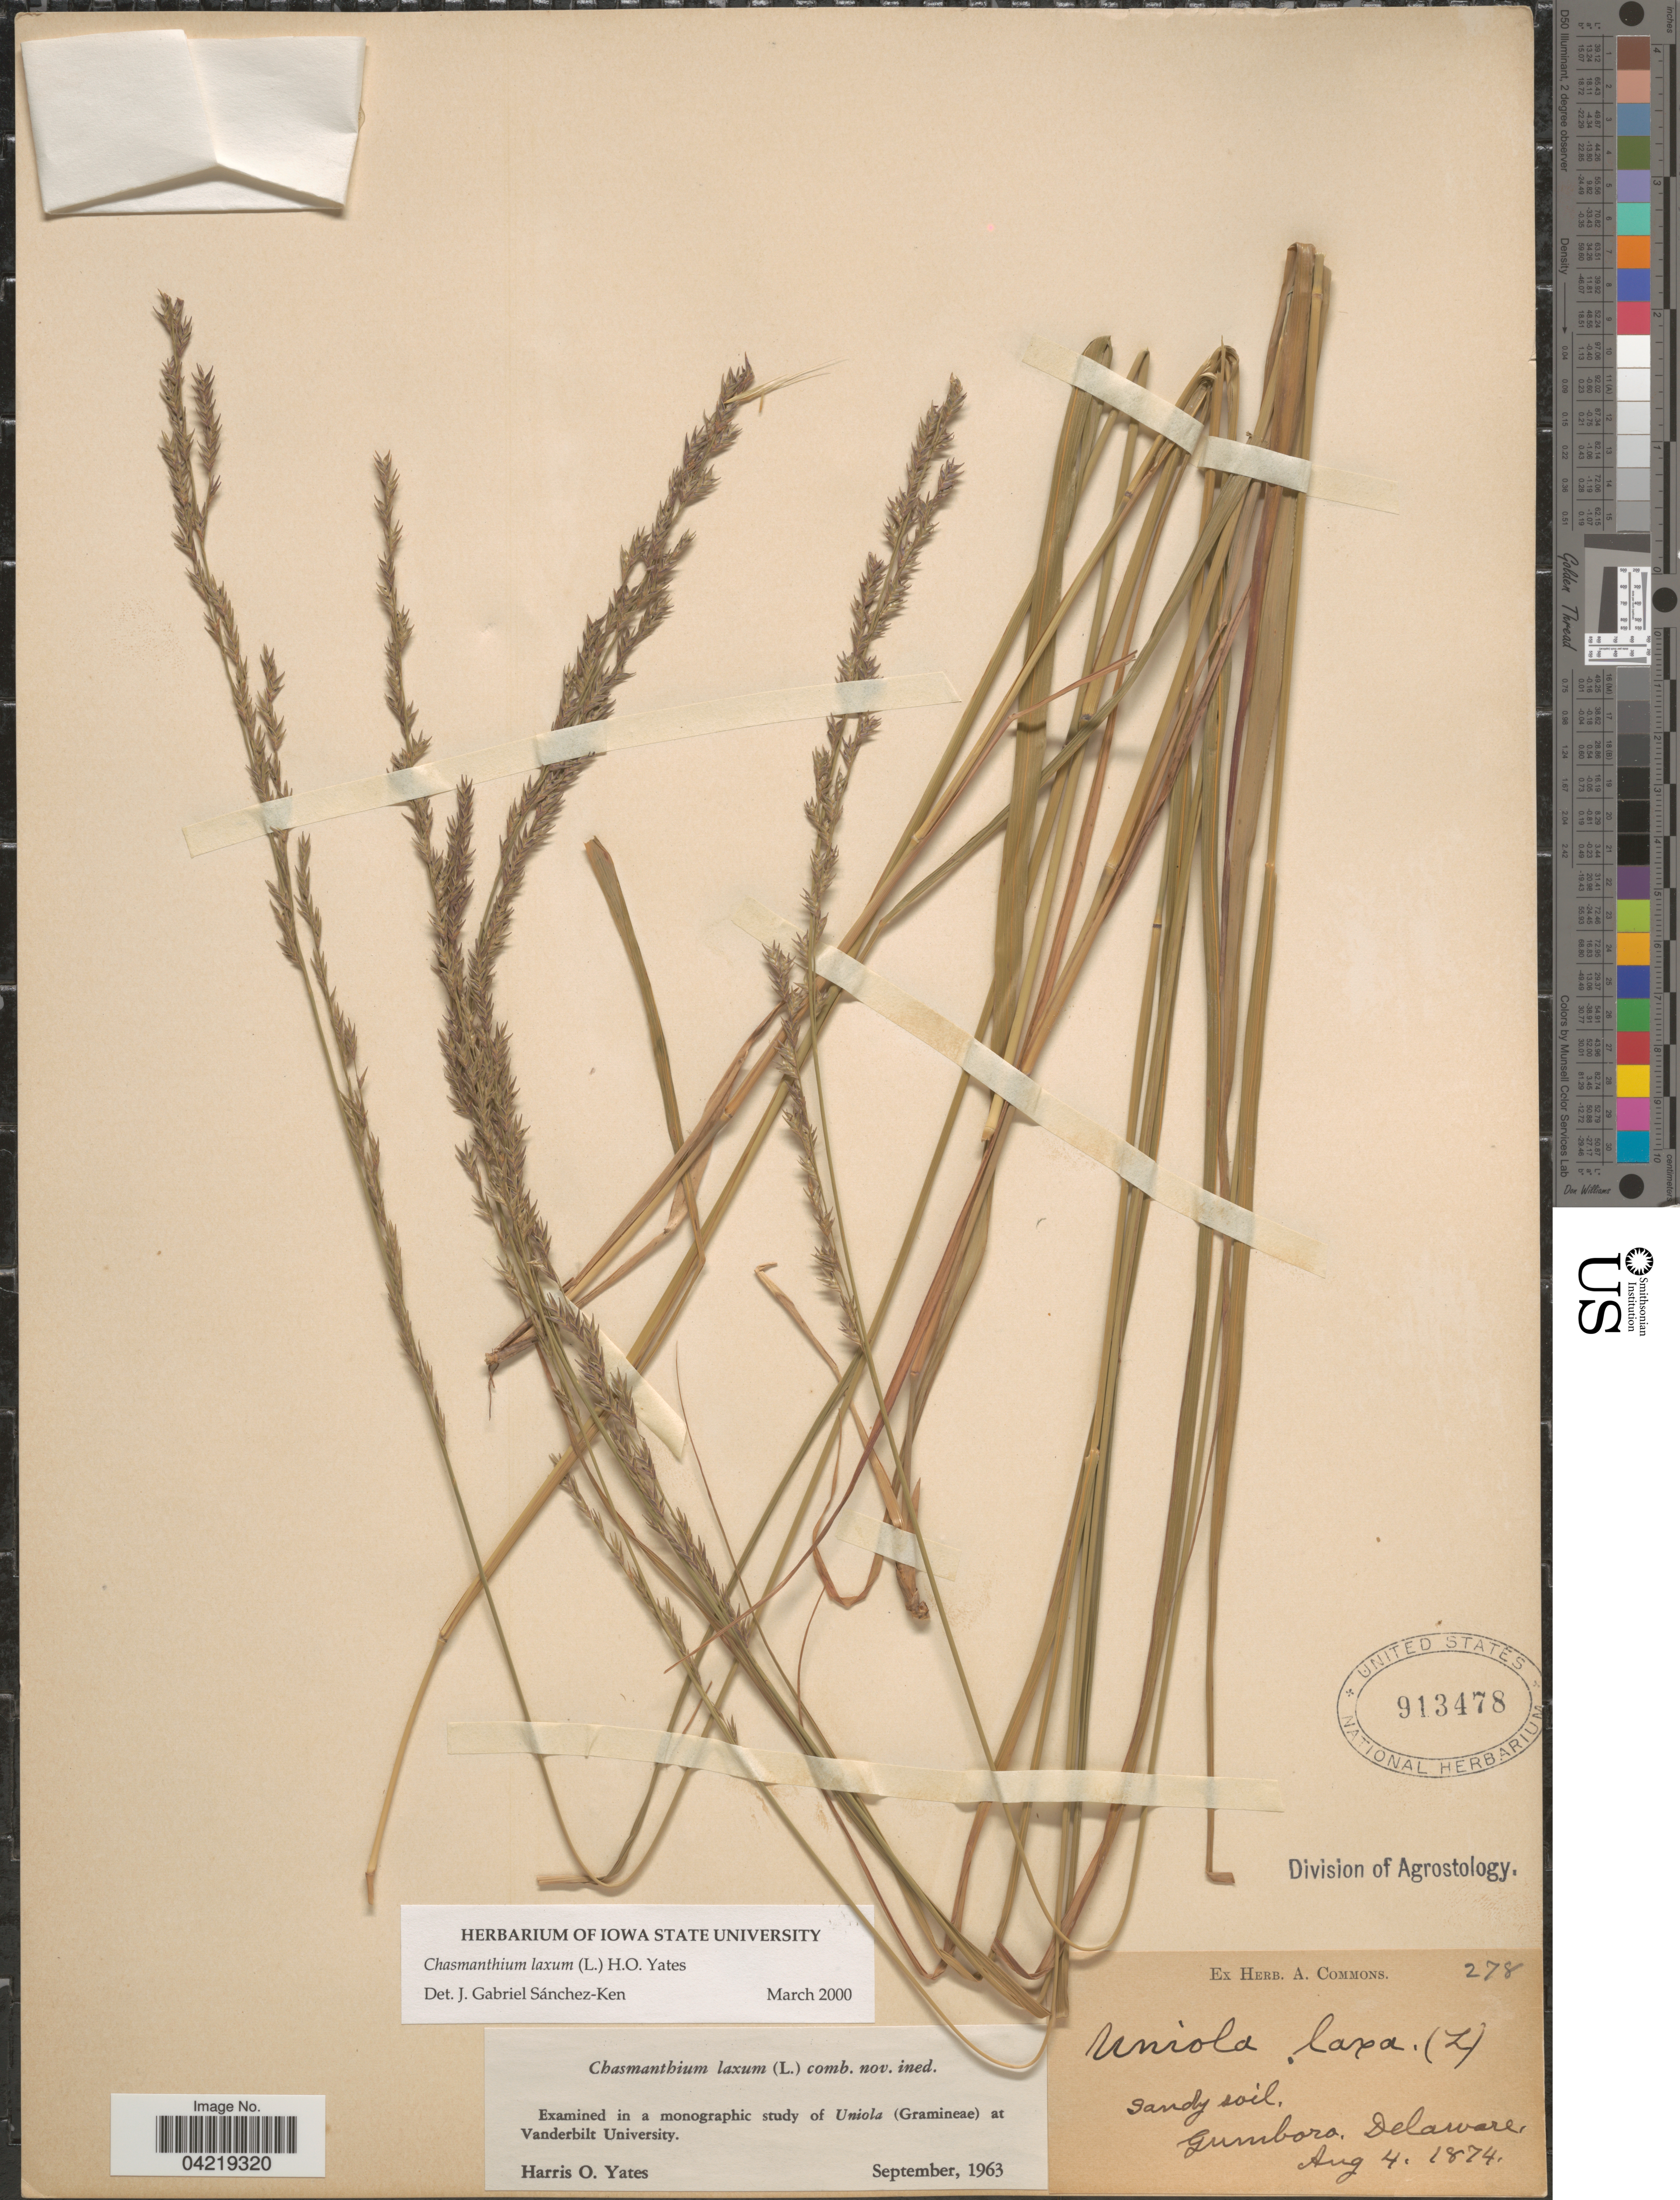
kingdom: Plantae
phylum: Tracheophyta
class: Liliopsida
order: Poales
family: Poaceae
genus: Chasmanthium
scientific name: Chasmanthium laxum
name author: (L.) H.O. Yates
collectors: ex herb. A. Commons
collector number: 278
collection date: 1874-08-04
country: United States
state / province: Delaware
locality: Sandy doil, Gumbora.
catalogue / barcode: US 913478